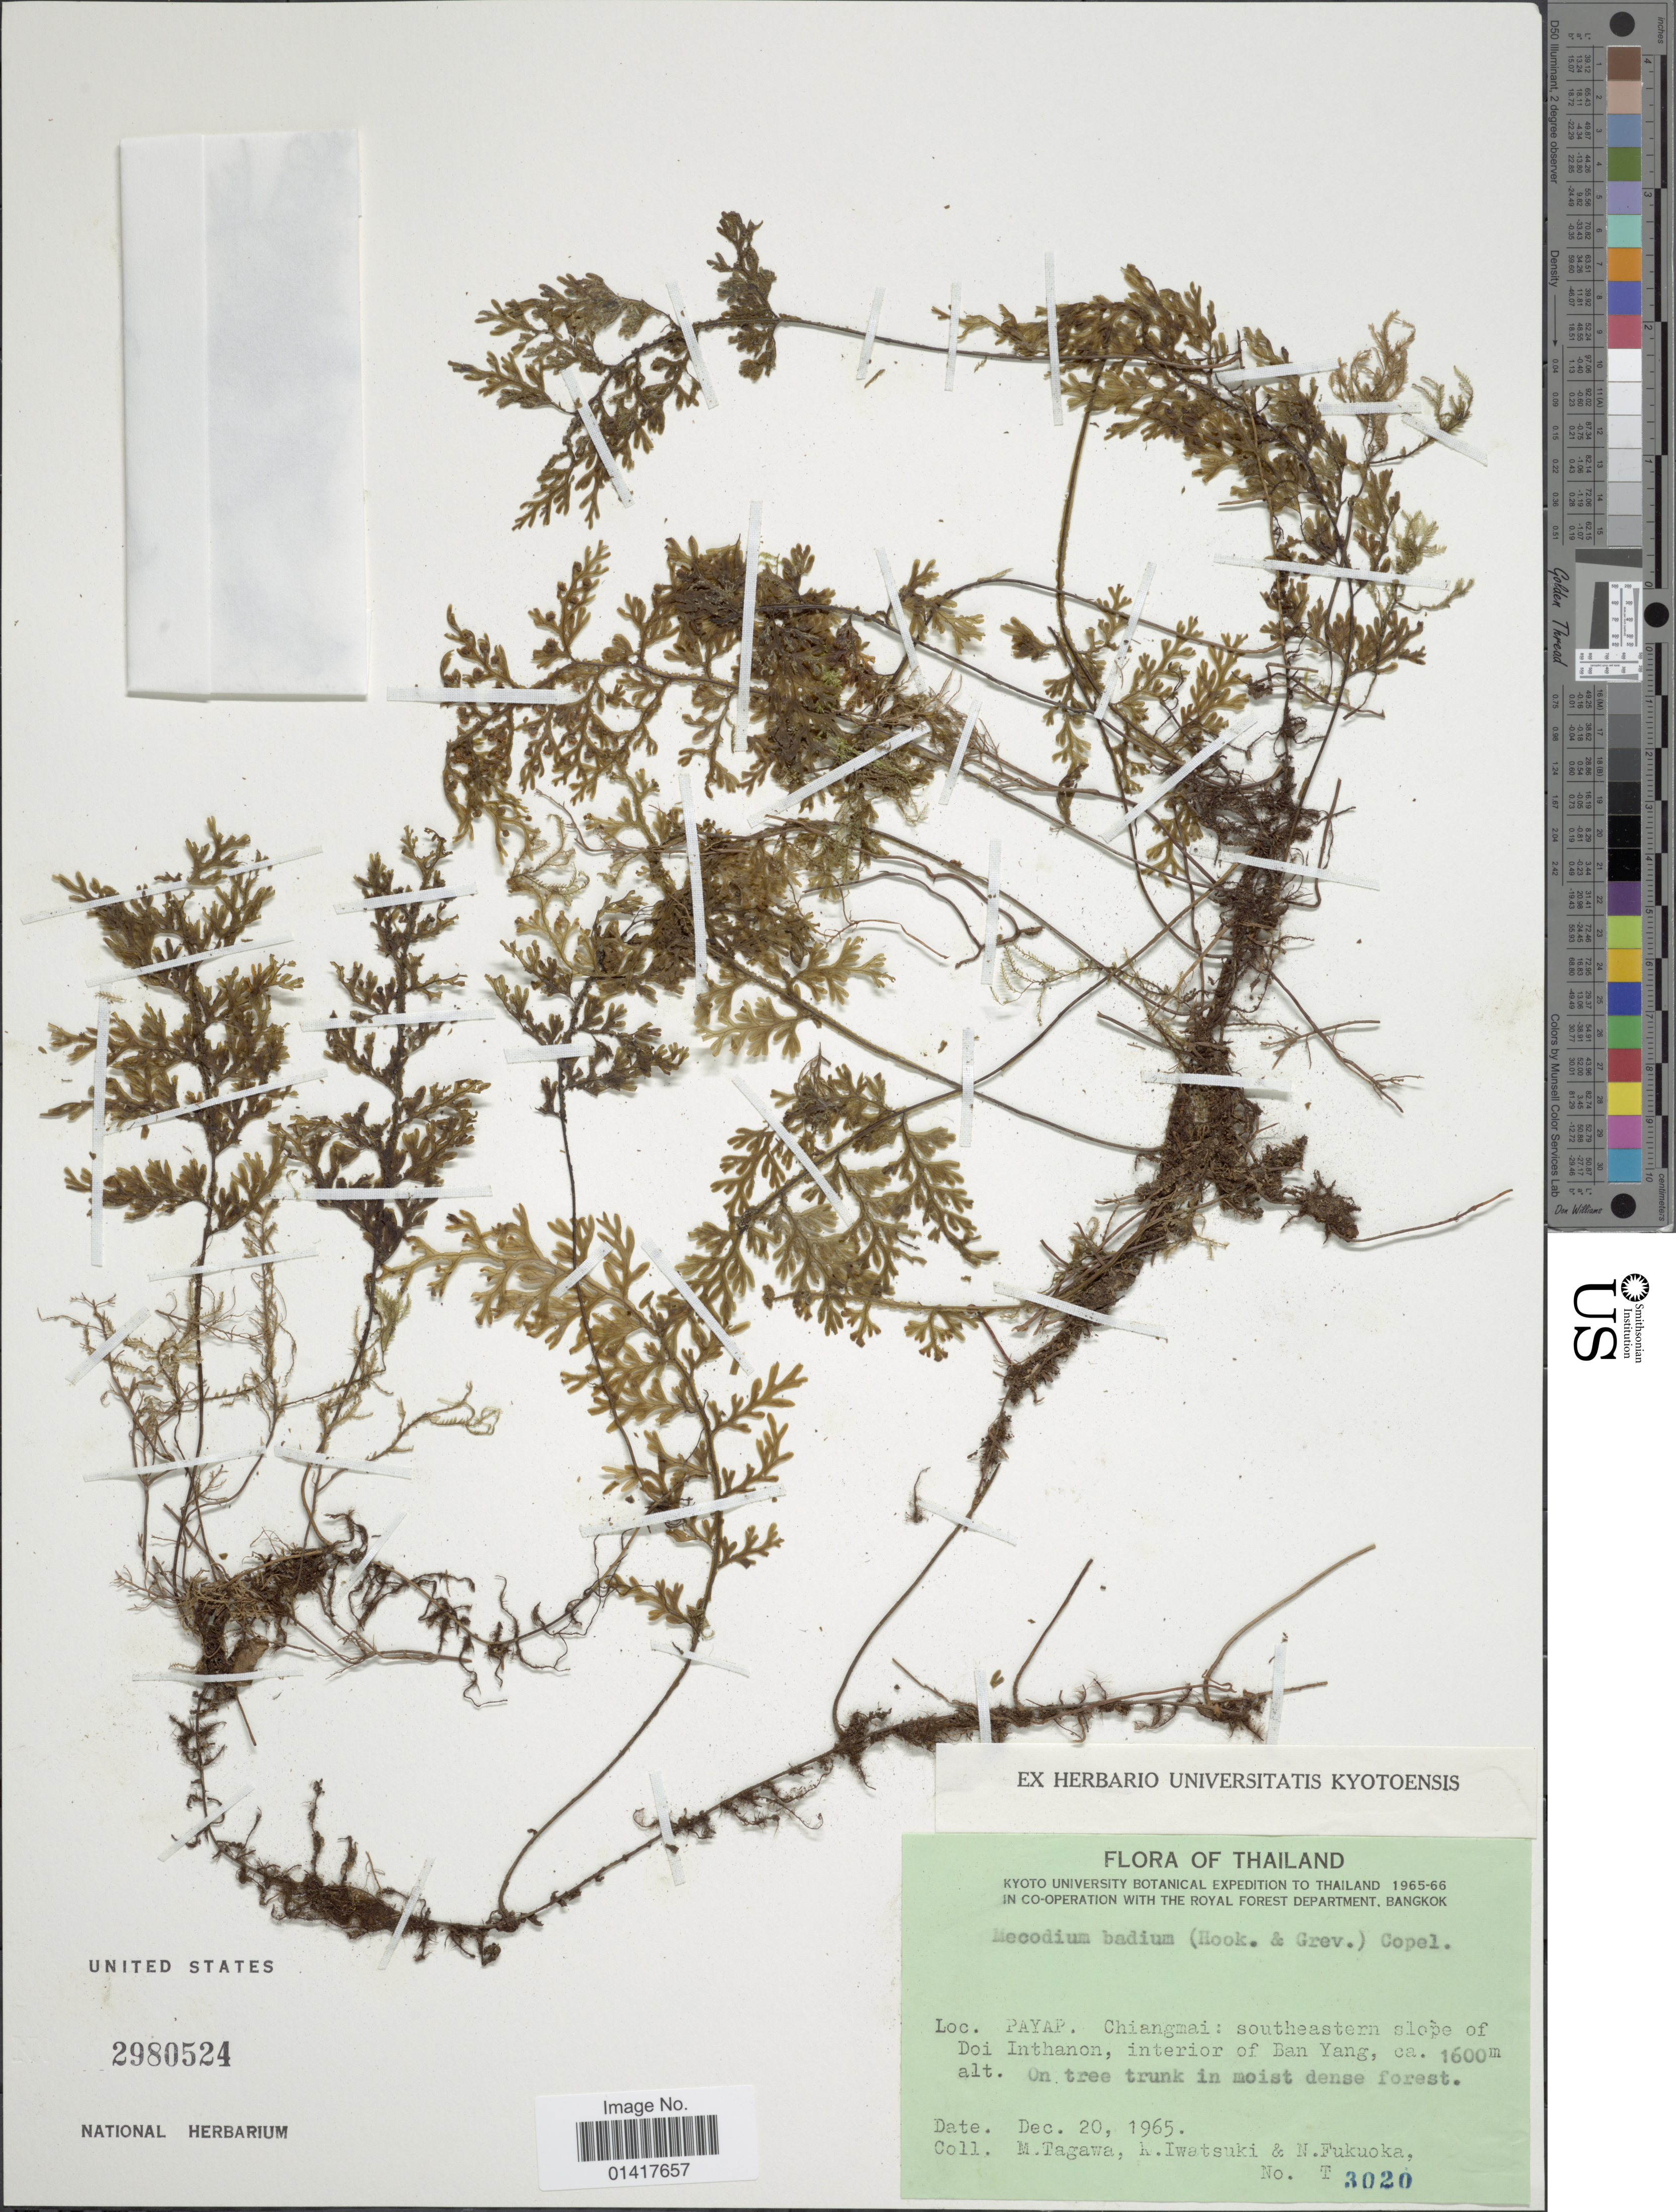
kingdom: Plantae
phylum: Tracheophyta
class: Polypodiopsida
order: Hymenophyllales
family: Hymenophyllaceae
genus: Hymenophyllum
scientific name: Hymenophyllum badium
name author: Hook. & Grev.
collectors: M. Tagawa, K. Iwatsuki & N. Fukuoka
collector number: T 3020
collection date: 1965-12-20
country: Thailand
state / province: Chiang Mai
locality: Payap. Chiangmai: southeastern slope of Doi Inthanon, interior of Bang Yang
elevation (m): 1600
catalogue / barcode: US 2980524